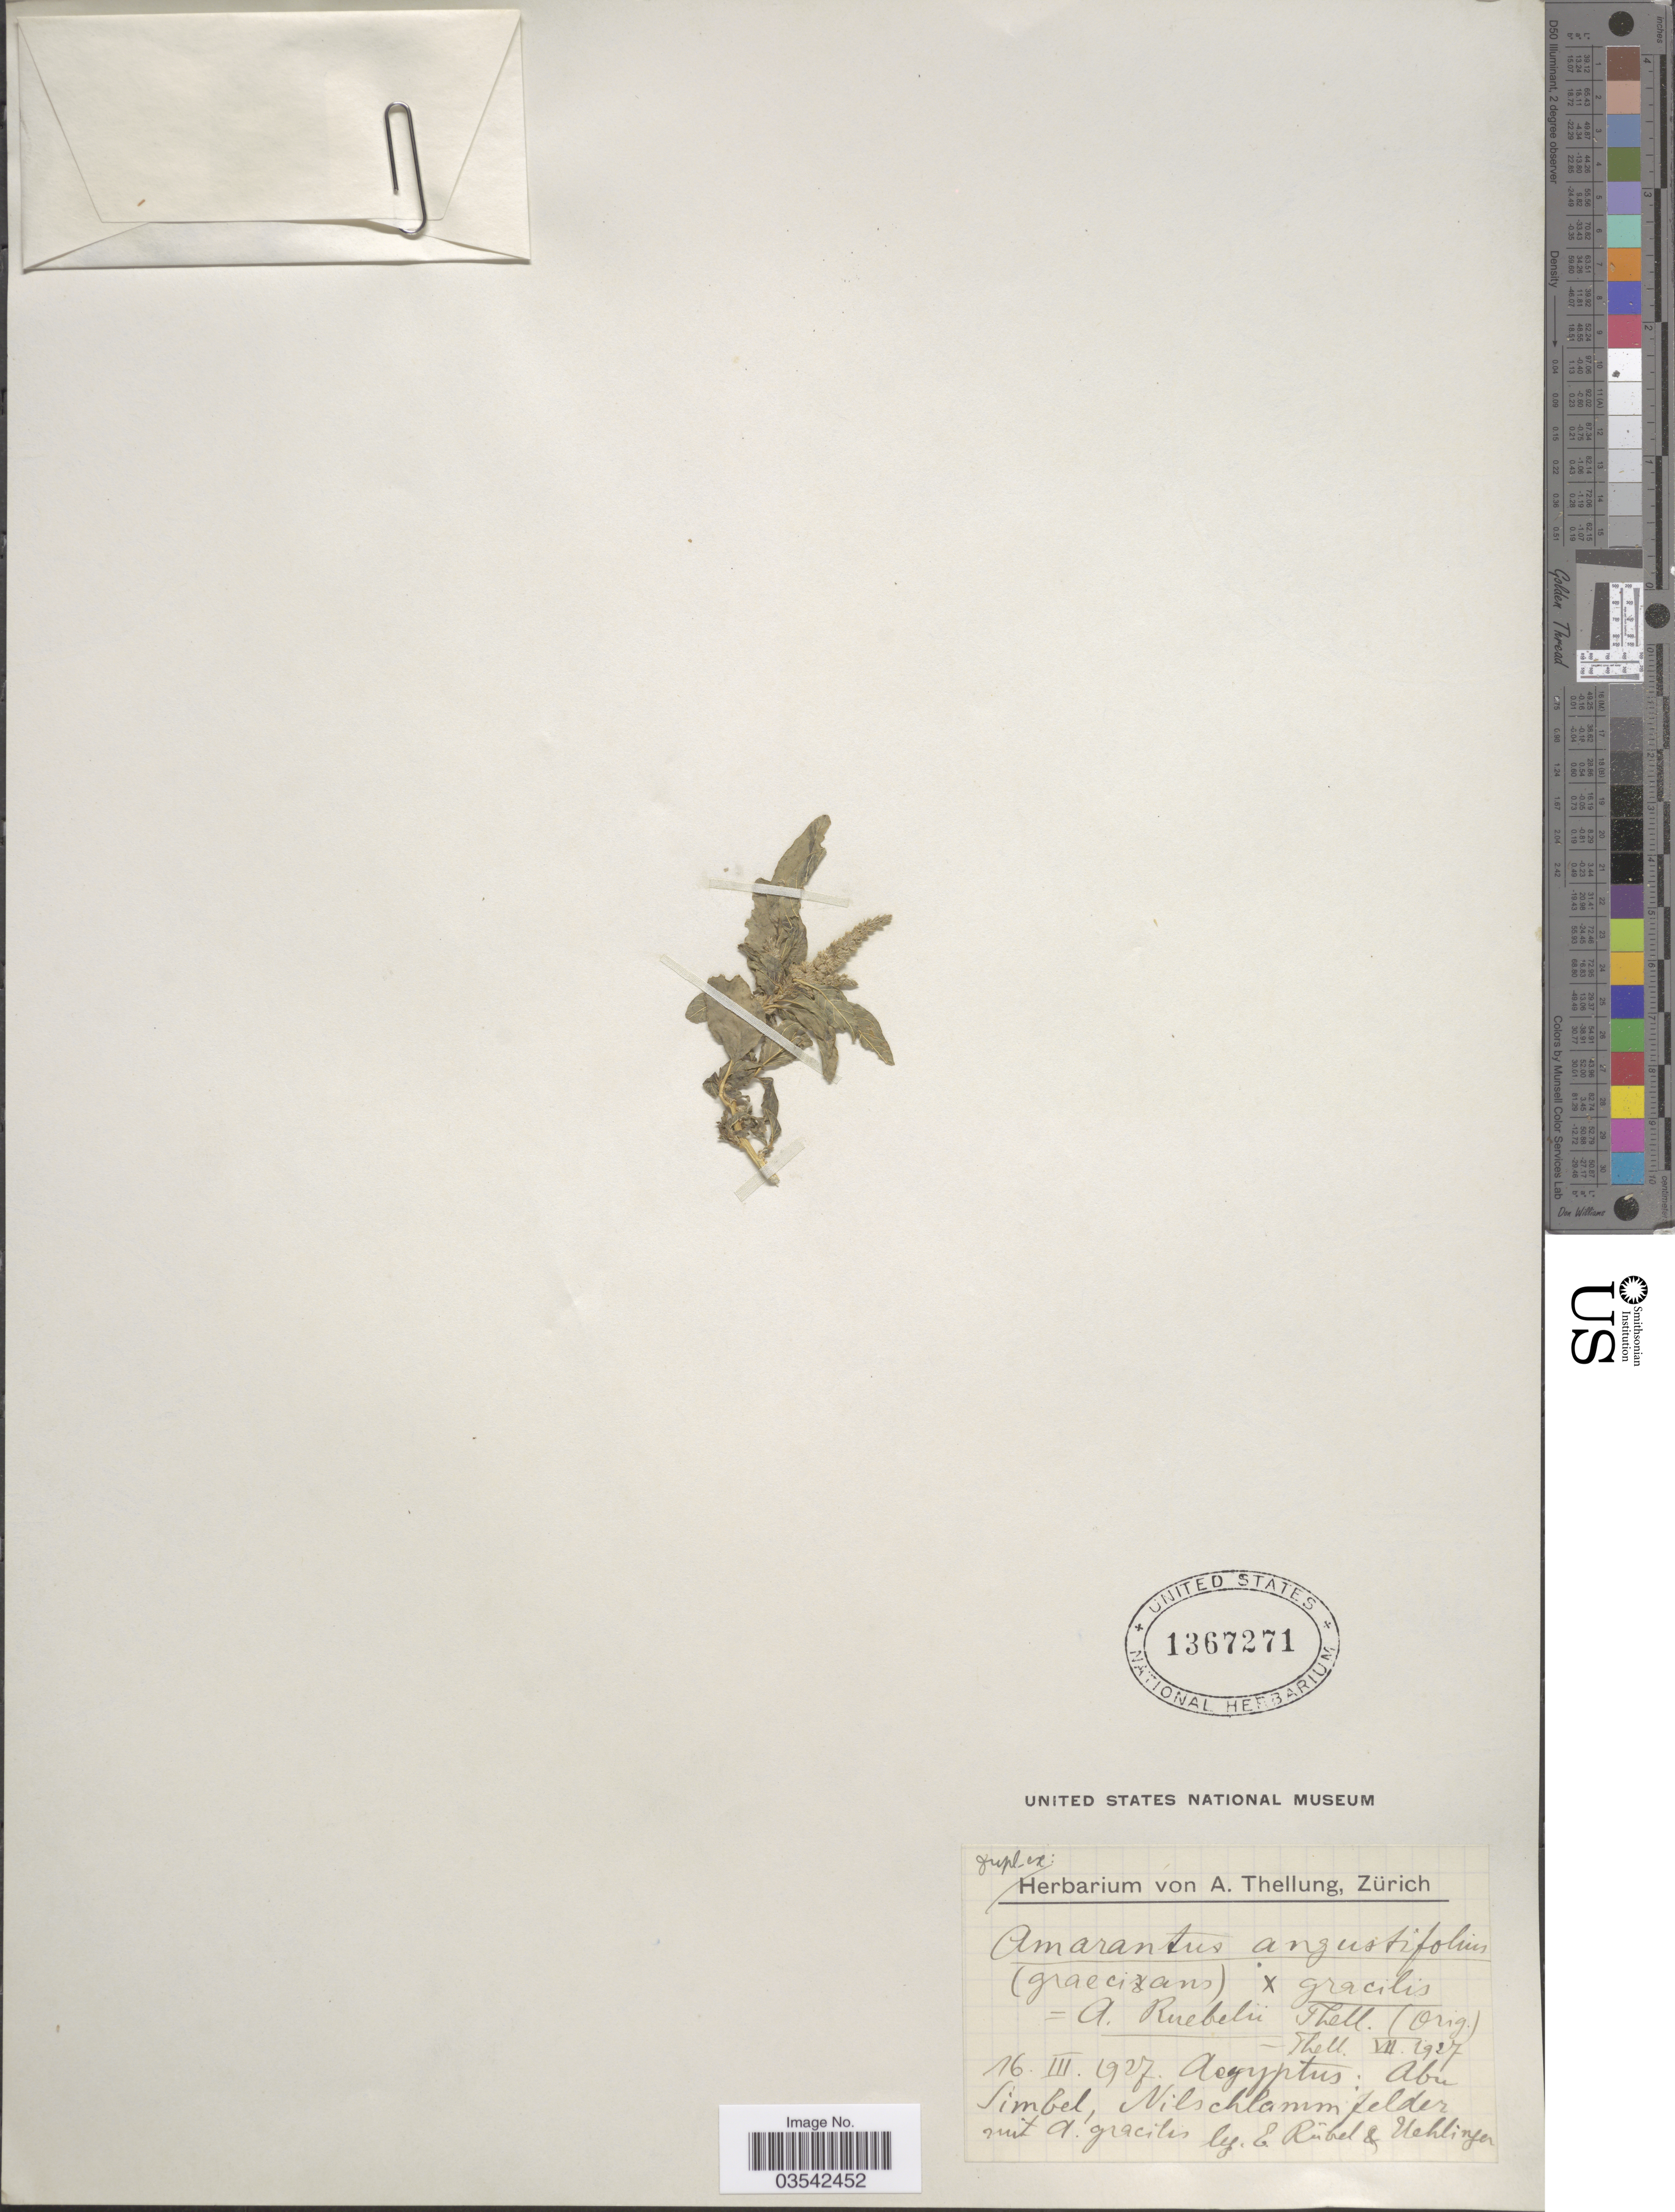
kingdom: Plantae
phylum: Tracheophyta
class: Magnoliopsida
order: Caryophyllales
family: Amaranthaceae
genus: Amaranthus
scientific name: Amaranthus ruebelii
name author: Thell.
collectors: E. Rübel & Uchlinger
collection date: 1927-03-16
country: Egypt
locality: Aegyptus: Abu Simbel, Nilschlamm felder.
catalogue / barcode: US 1367271